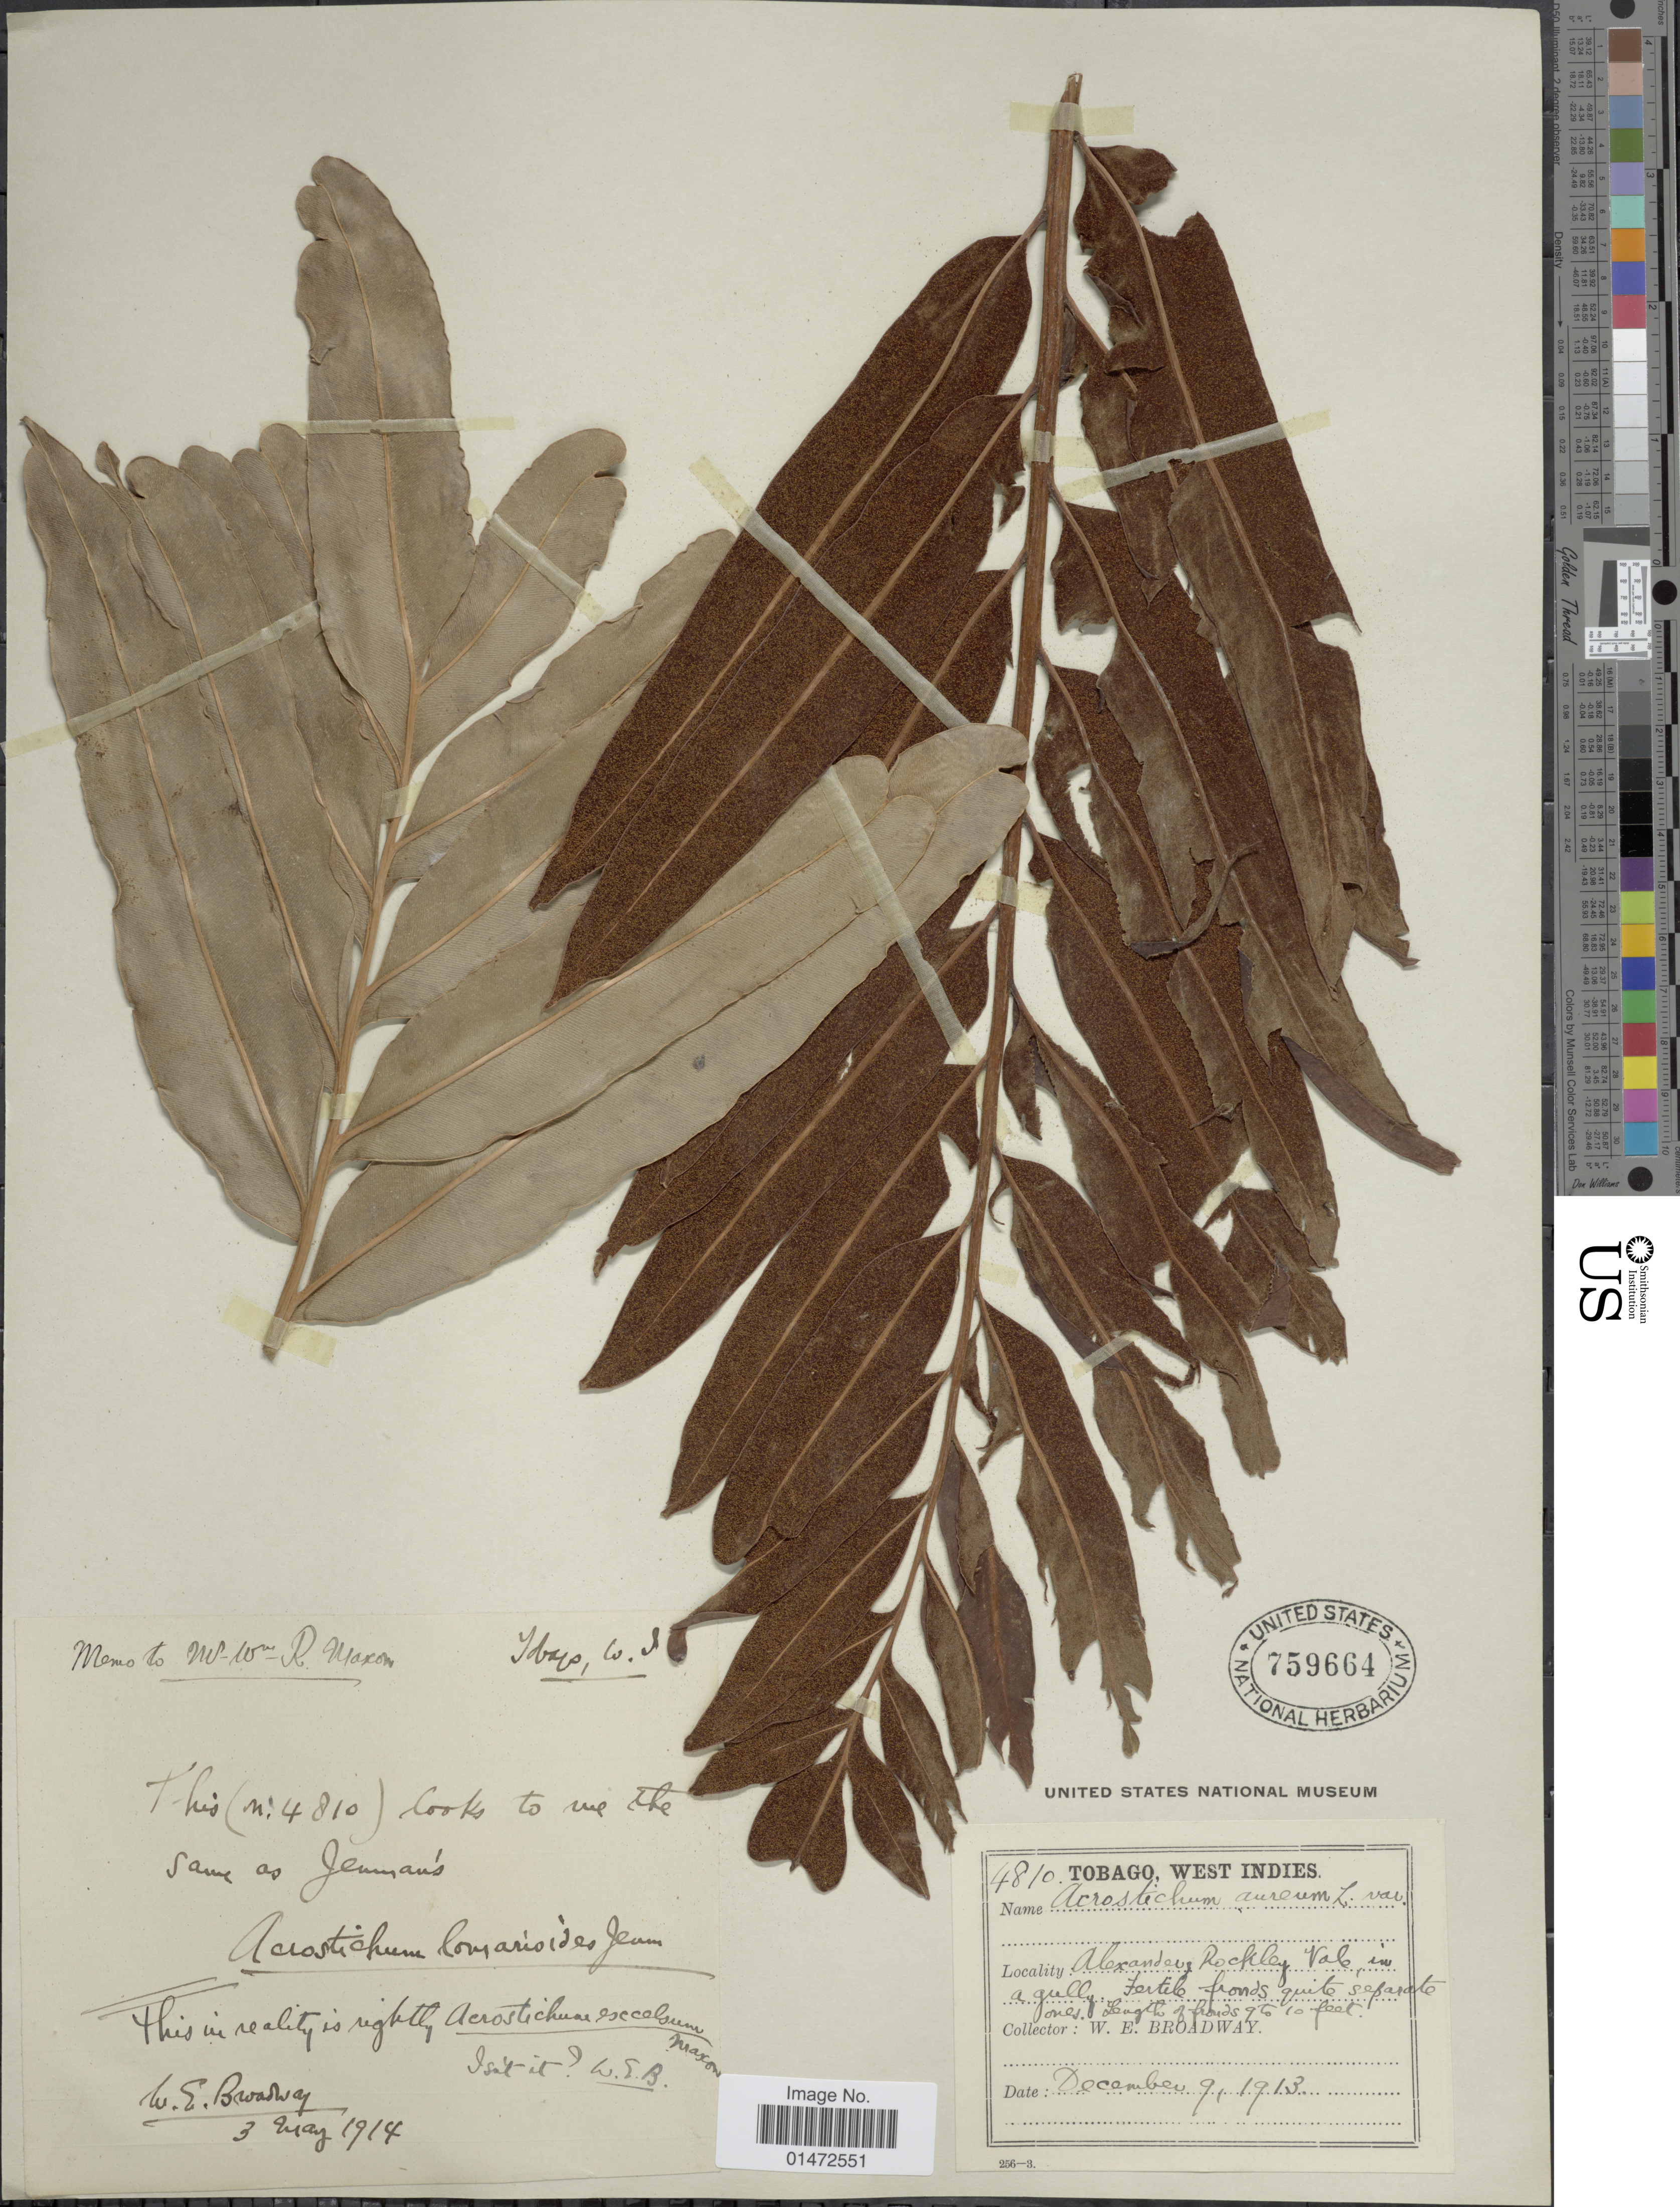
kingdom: Plantae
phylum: Tracheophyta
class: Polypodiopsida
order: Polypodiales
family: Pteridaceae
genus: Acrostichum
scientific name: Acrostichum danaeifolium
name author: Langsd. & Fisch.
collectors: W. E. Broadway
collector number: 4810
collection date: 1913-12-09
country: Trinidad and Tobago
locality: Tobago, West Indies. Alexander Rockley Vale, in a gully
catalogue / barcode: US 759664